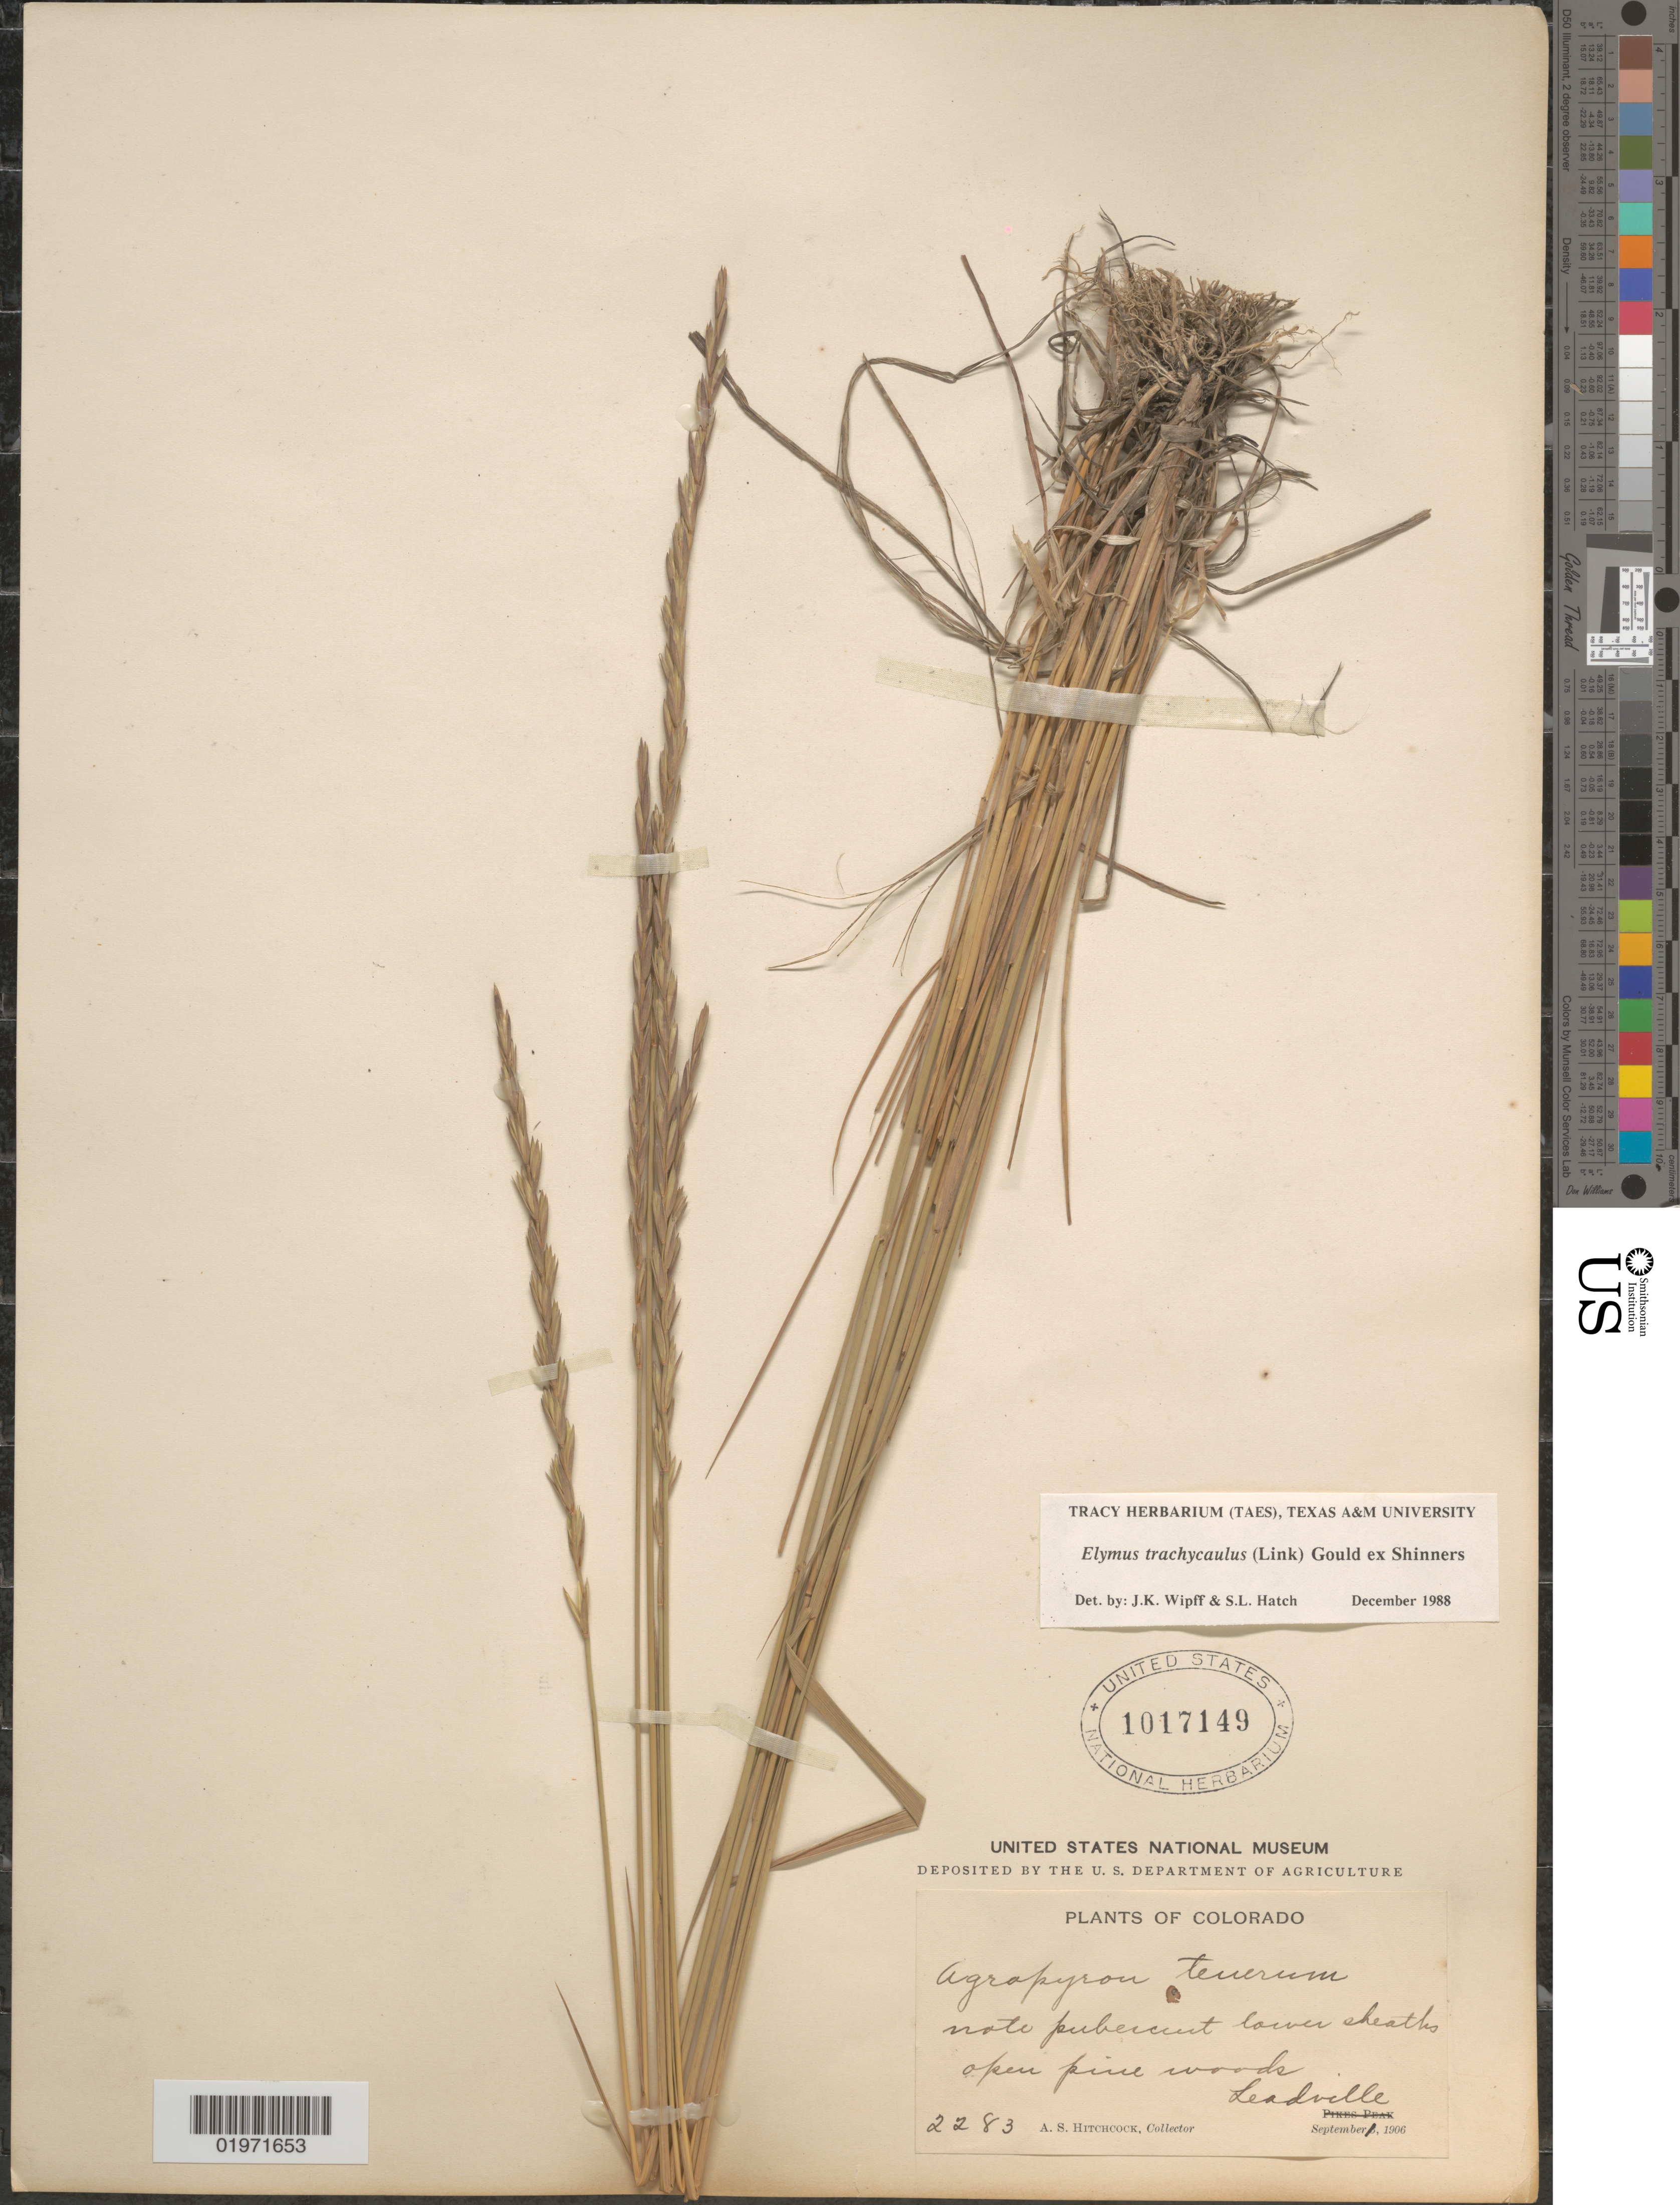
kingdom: Plantae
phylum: Tracheophyta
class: Liliopsida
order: Poales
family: Poaceae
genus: Elymus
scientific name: Elymus trachycaulus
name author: (Link) Gould ex Shinners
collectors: A. S. Hitchcock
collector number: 2283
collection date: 1906-09-01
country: United States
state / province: Colorado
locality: Leadville.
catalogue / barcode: US 1017149